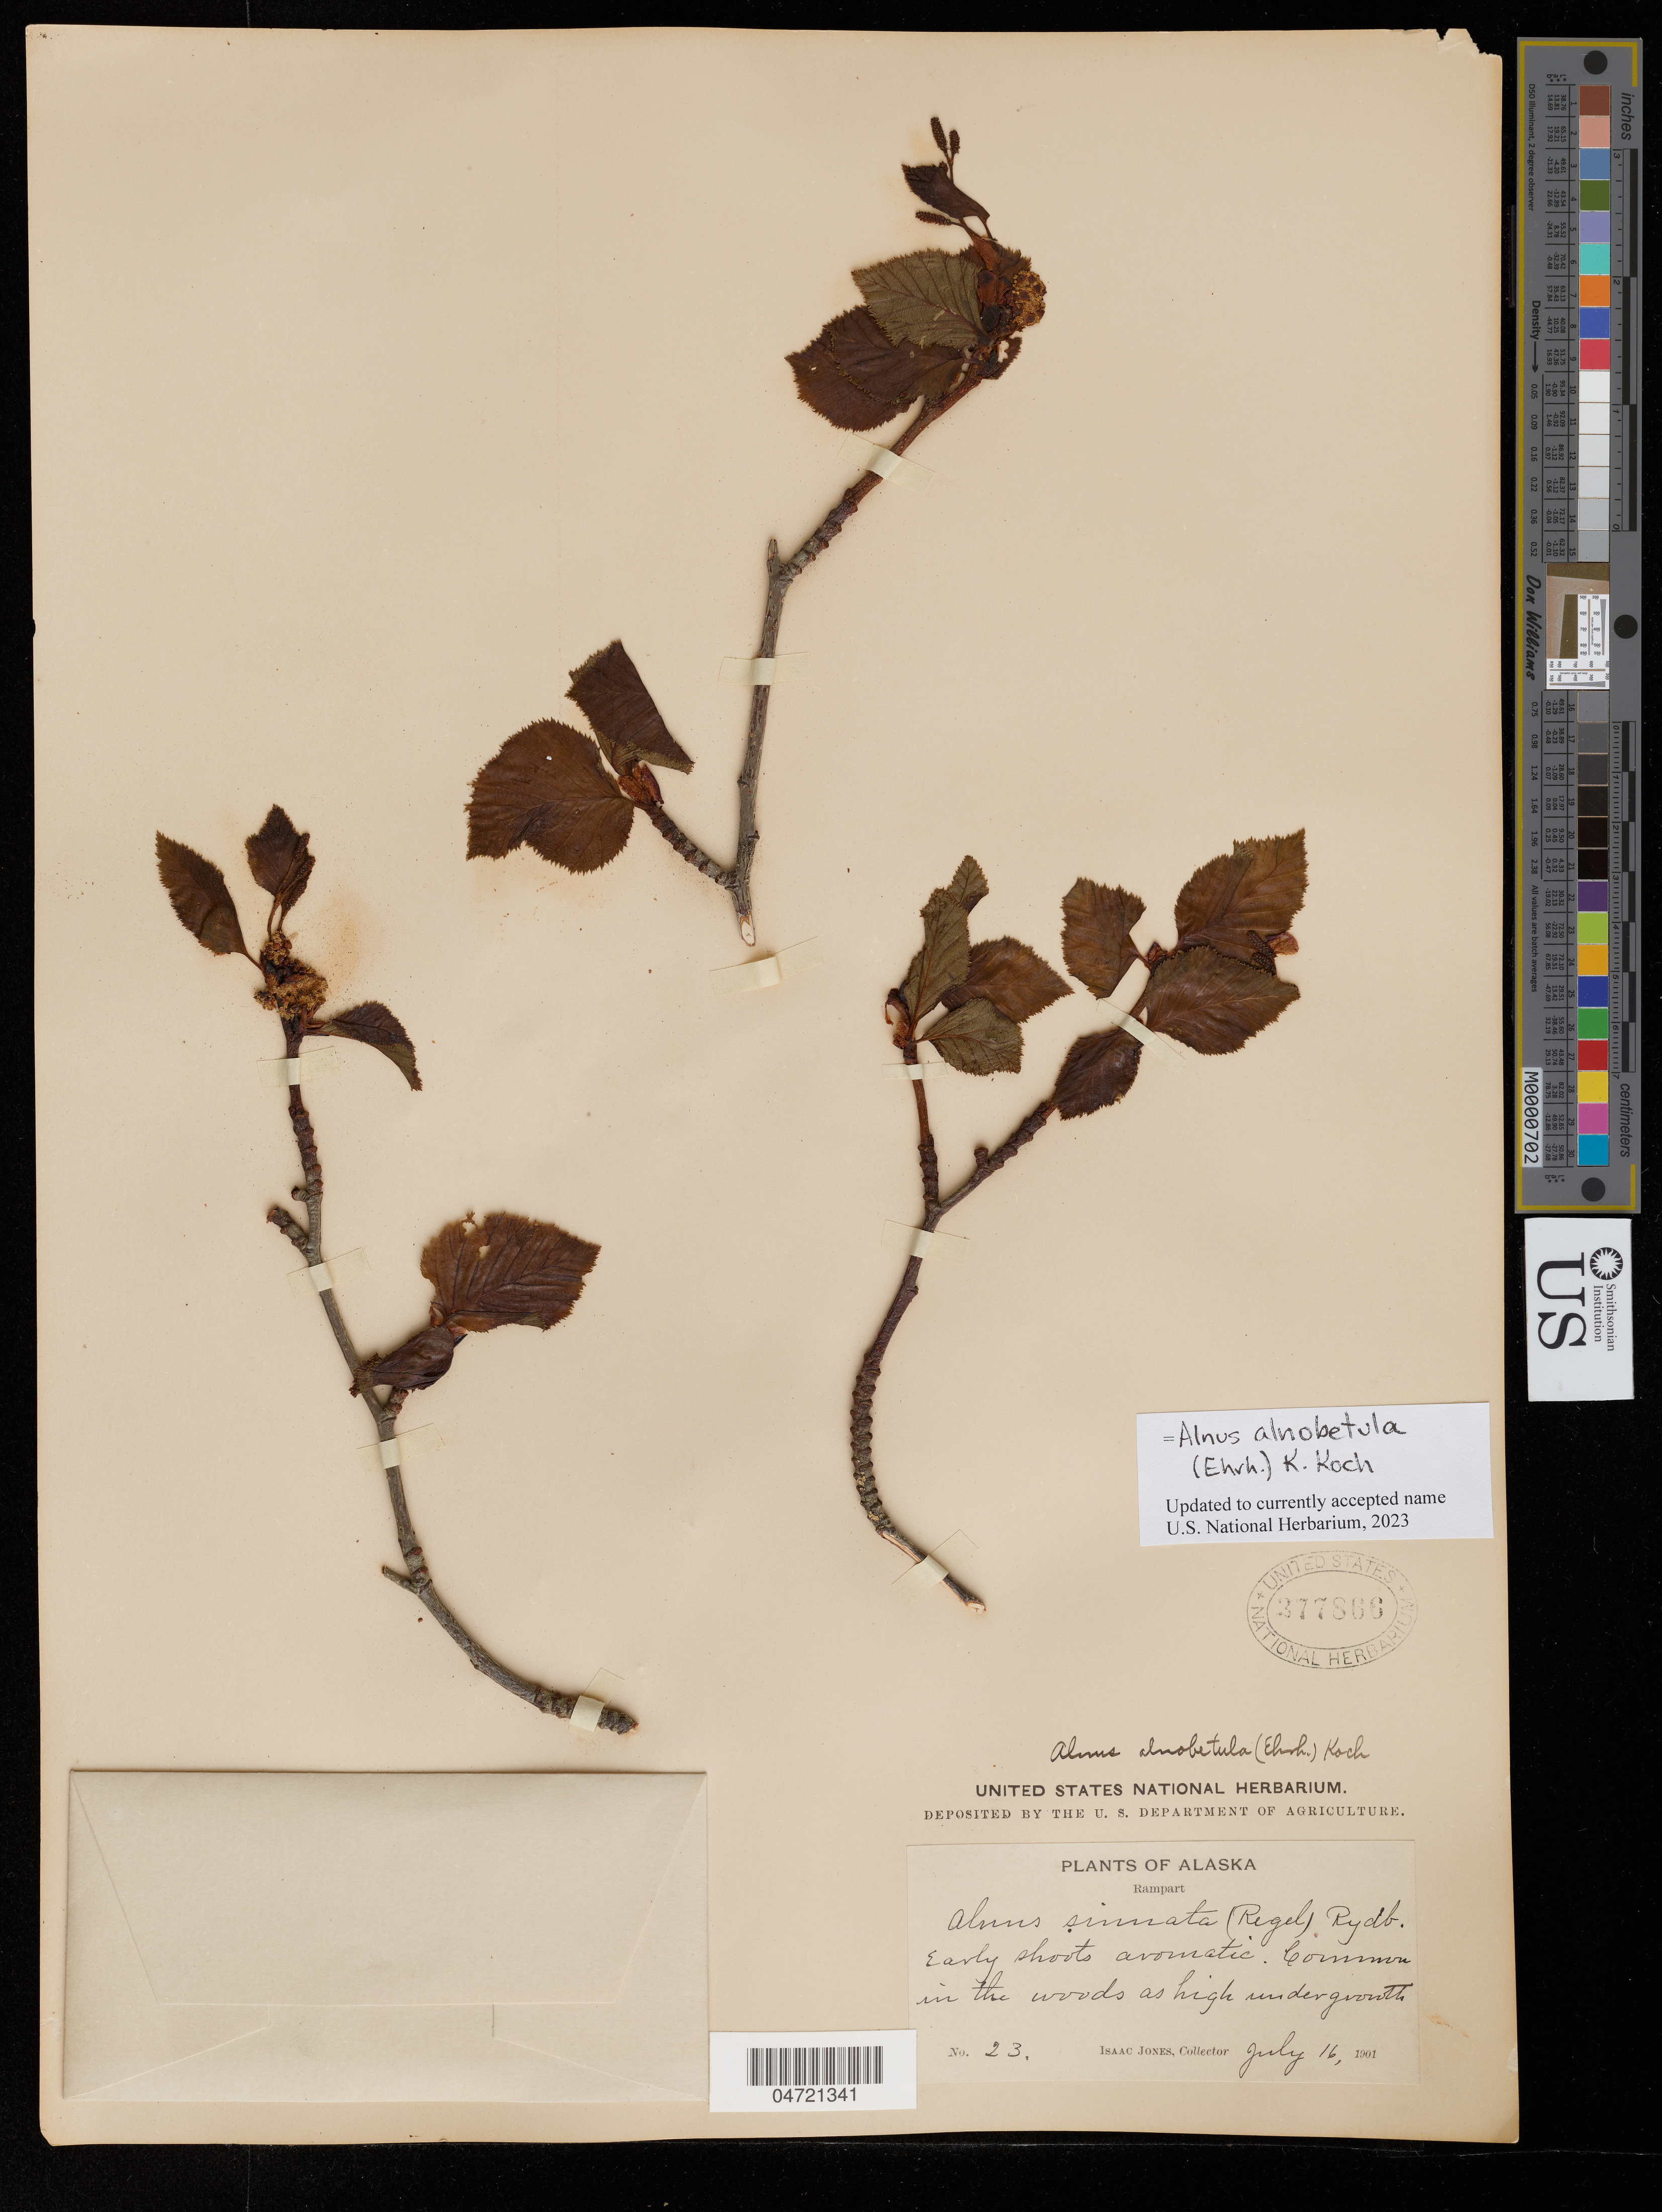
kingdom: Plantae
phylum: Tracheophyta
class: Magnoliopsida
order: Fagales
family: Betulaceae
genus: Alnus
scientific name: Alnus alnobetula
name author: (Ehrh.) K. Koch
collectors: I. Jones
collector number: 23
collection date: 1901-07-16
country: United States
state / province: Alaska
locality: Rampart.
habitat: In the woods as hgh undergrowth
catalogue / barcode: US 377866